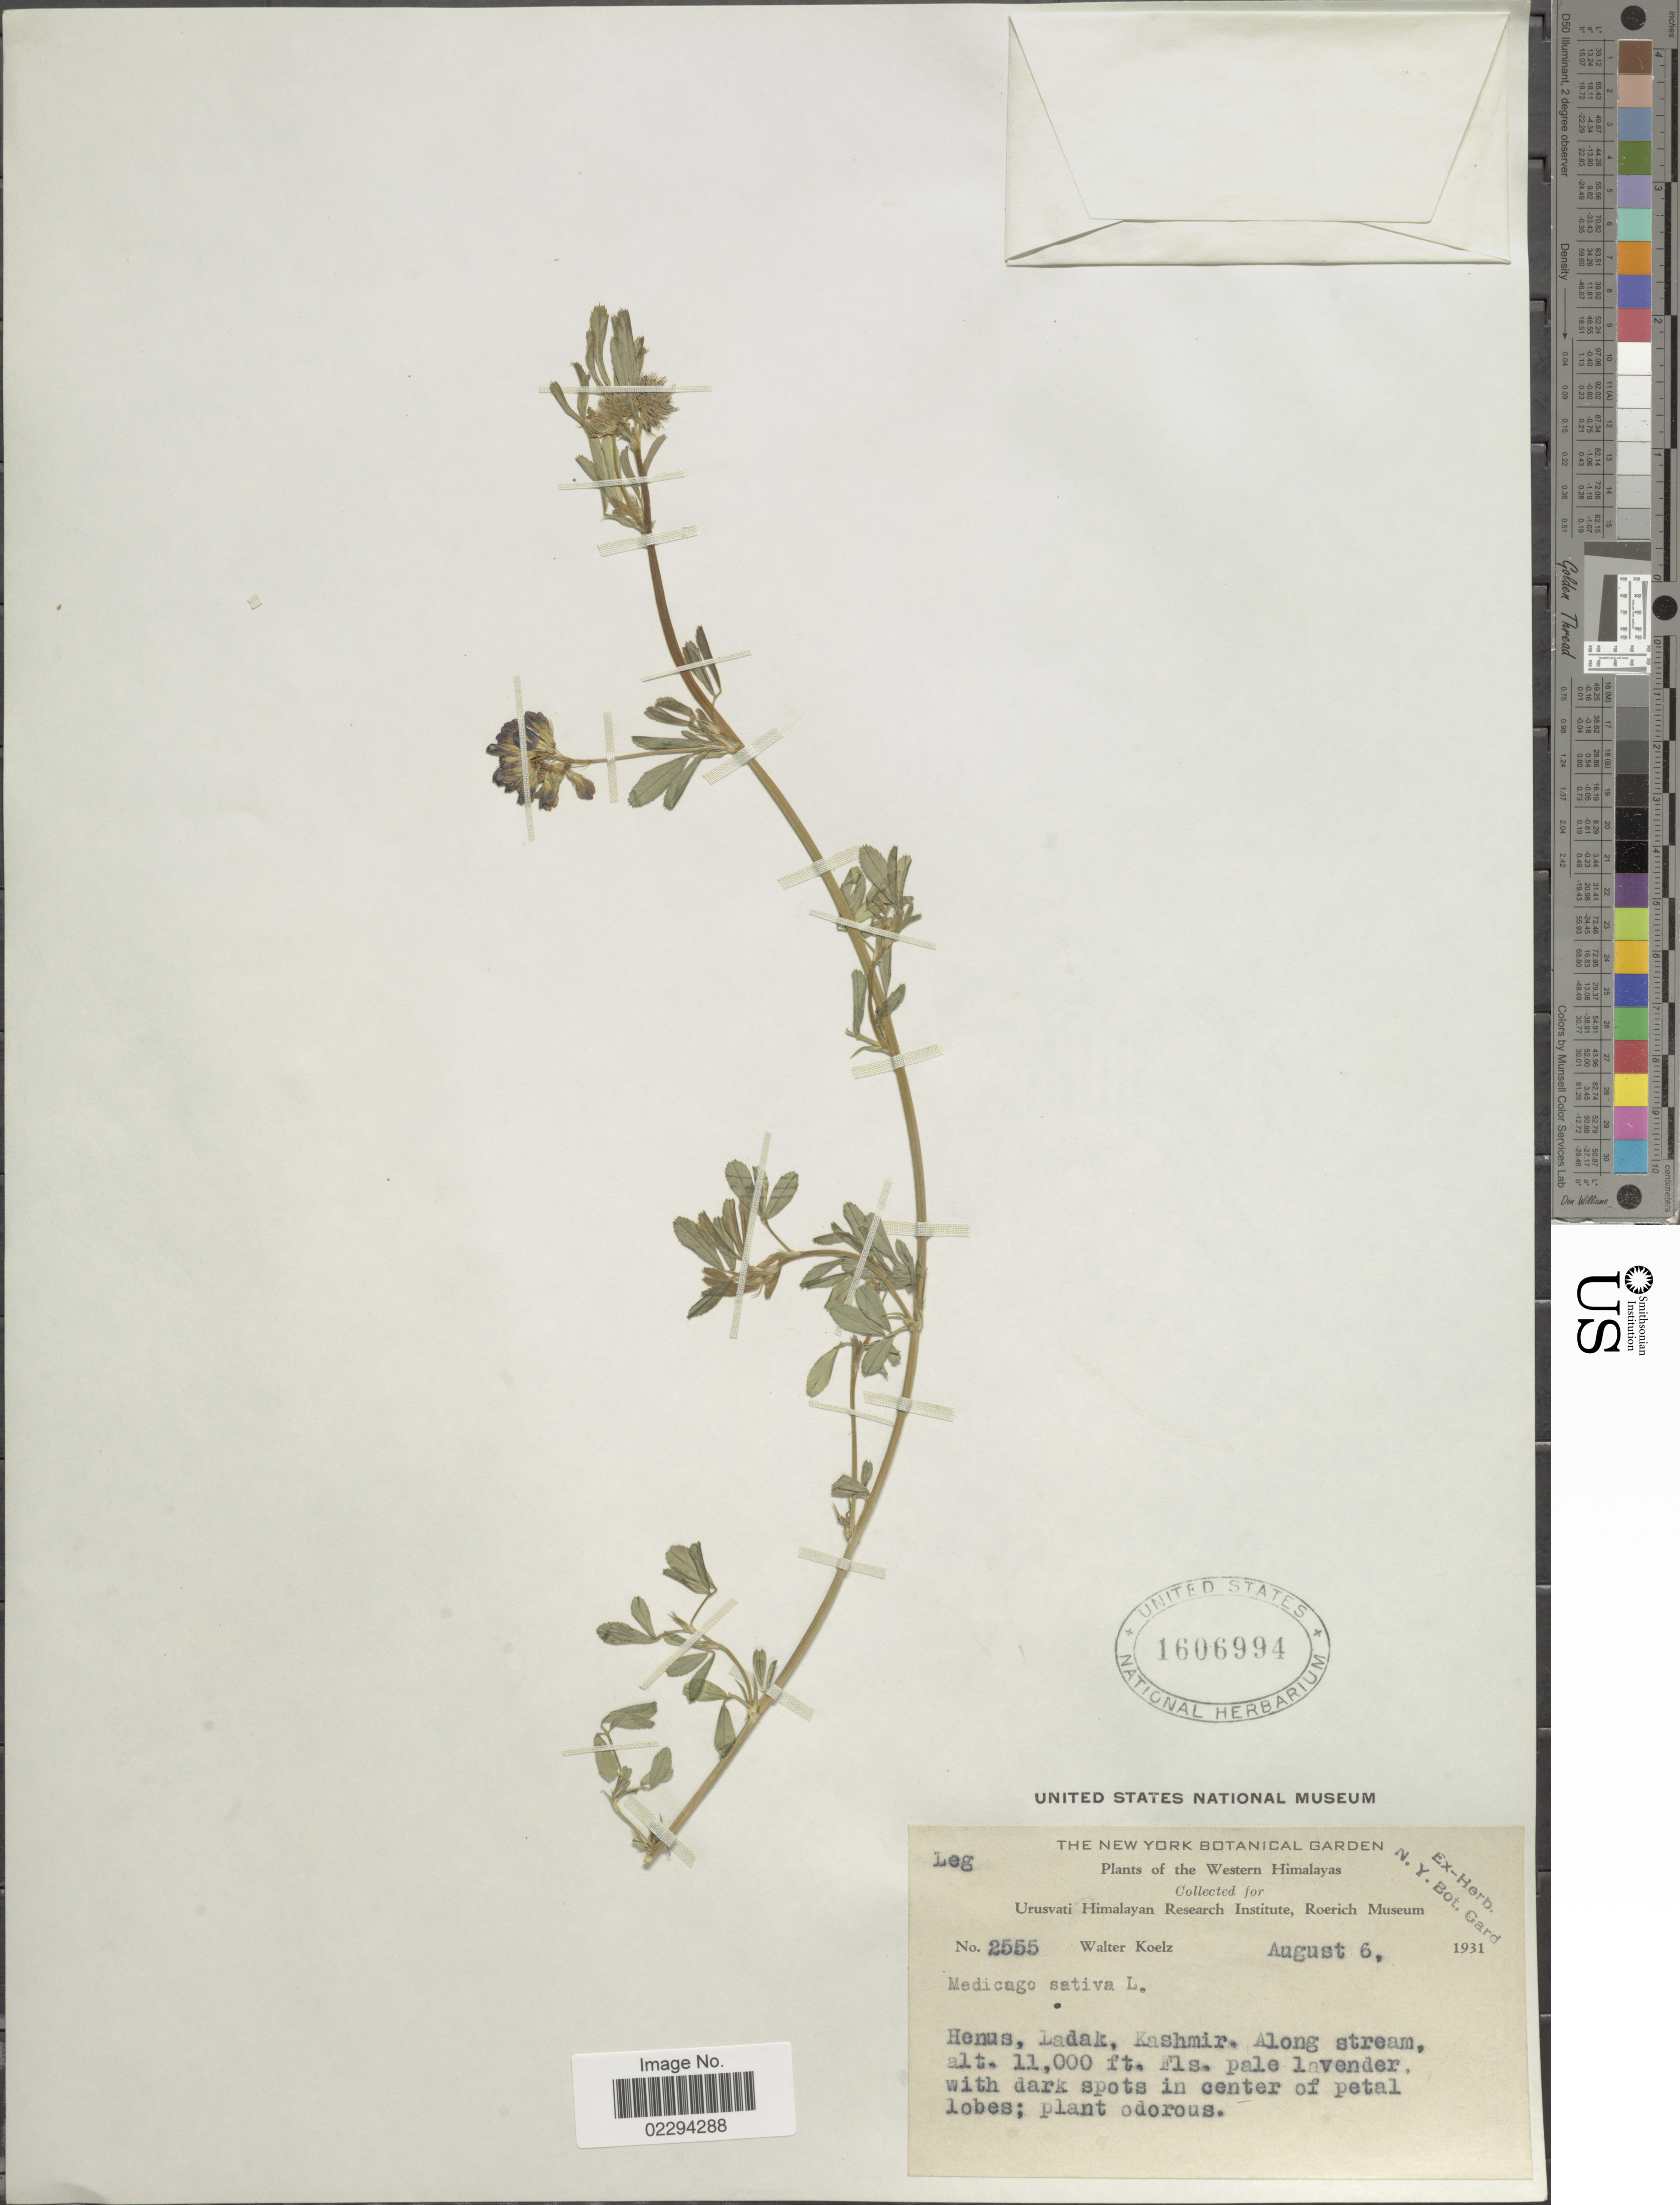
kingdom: Plantae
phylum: Tracheophyta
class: Magnoliopsida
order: Fabales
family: Fabaceae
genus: Medicago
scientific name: Medicago sativa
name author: L.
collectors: W. N. Koelz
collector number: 2555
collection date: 1931-08-06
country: India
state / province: Ladakh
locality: Western Himalayas, Henus, Ladak, Kashmir, along stream.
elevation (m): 3353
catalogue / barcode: US 1606994